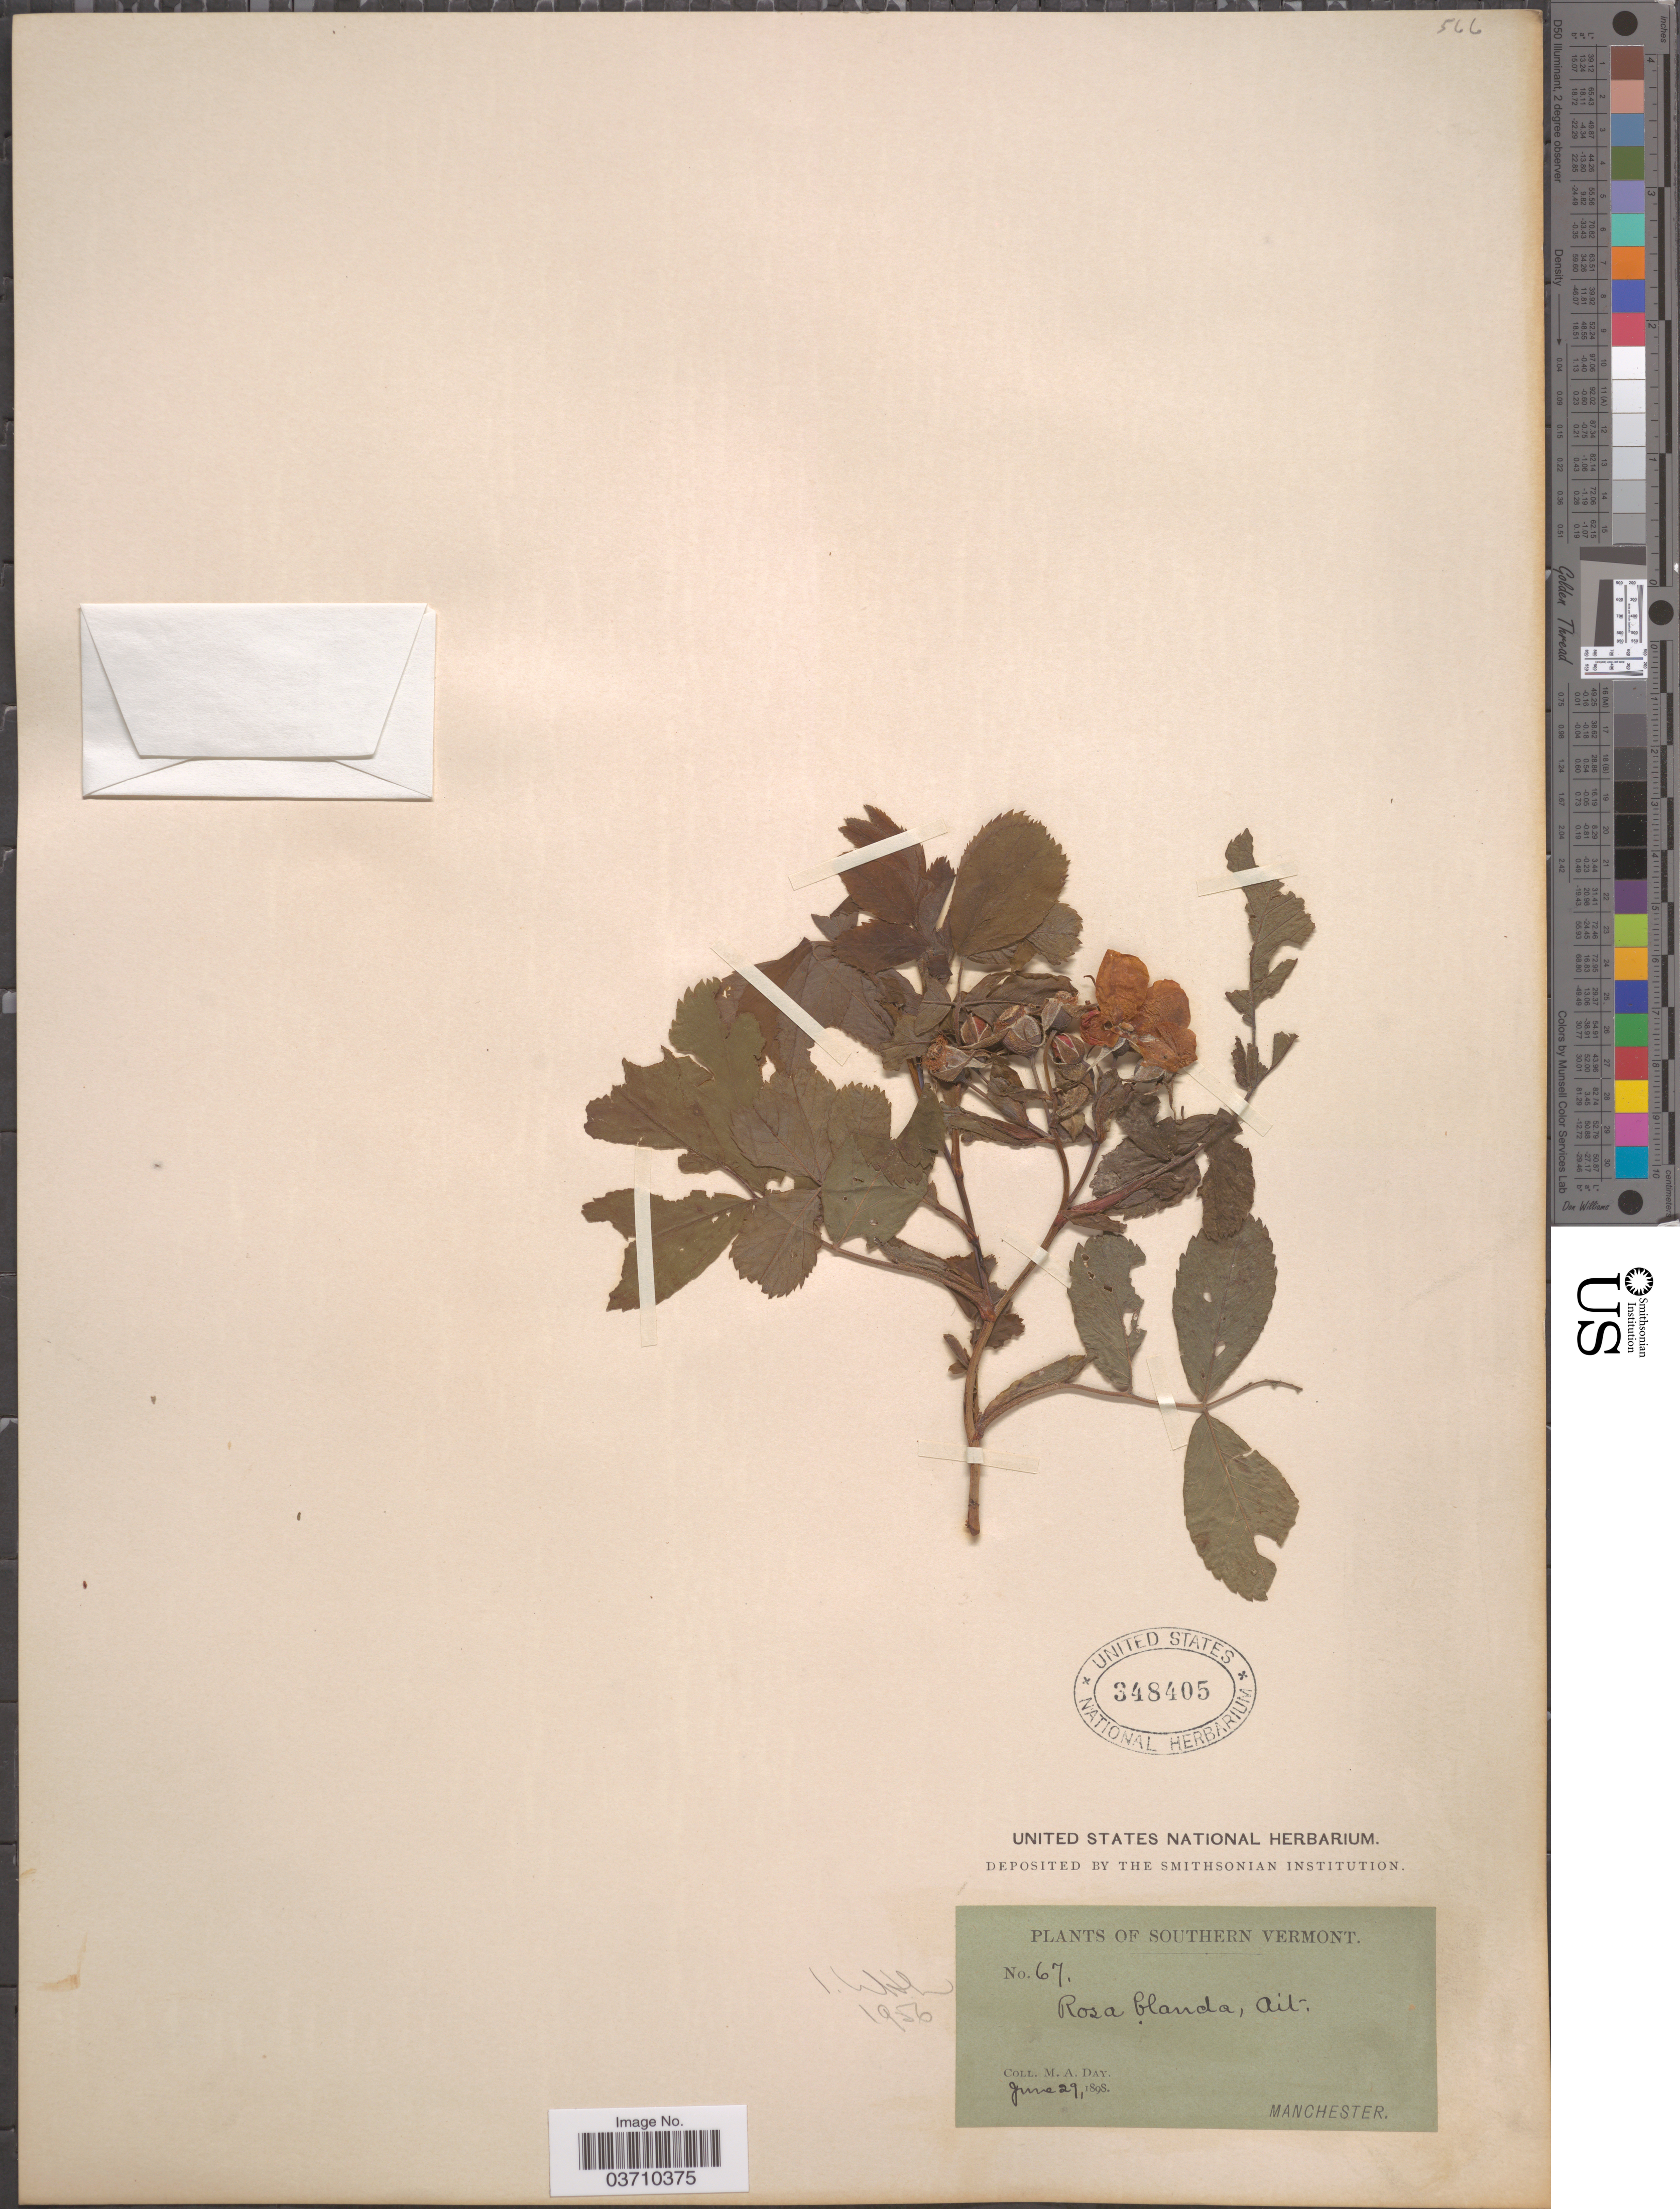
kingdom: Plantae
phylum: Tracheophyta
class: Magnoliopsida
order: Rosales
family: Rosaceae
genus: Rosa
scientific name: Rosa blanda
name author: Aiton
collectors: M. Day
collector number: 67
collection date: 1898-06-29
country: United States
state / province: Vermont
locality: Southern Vermont. Manchester.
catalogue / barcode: US 348405